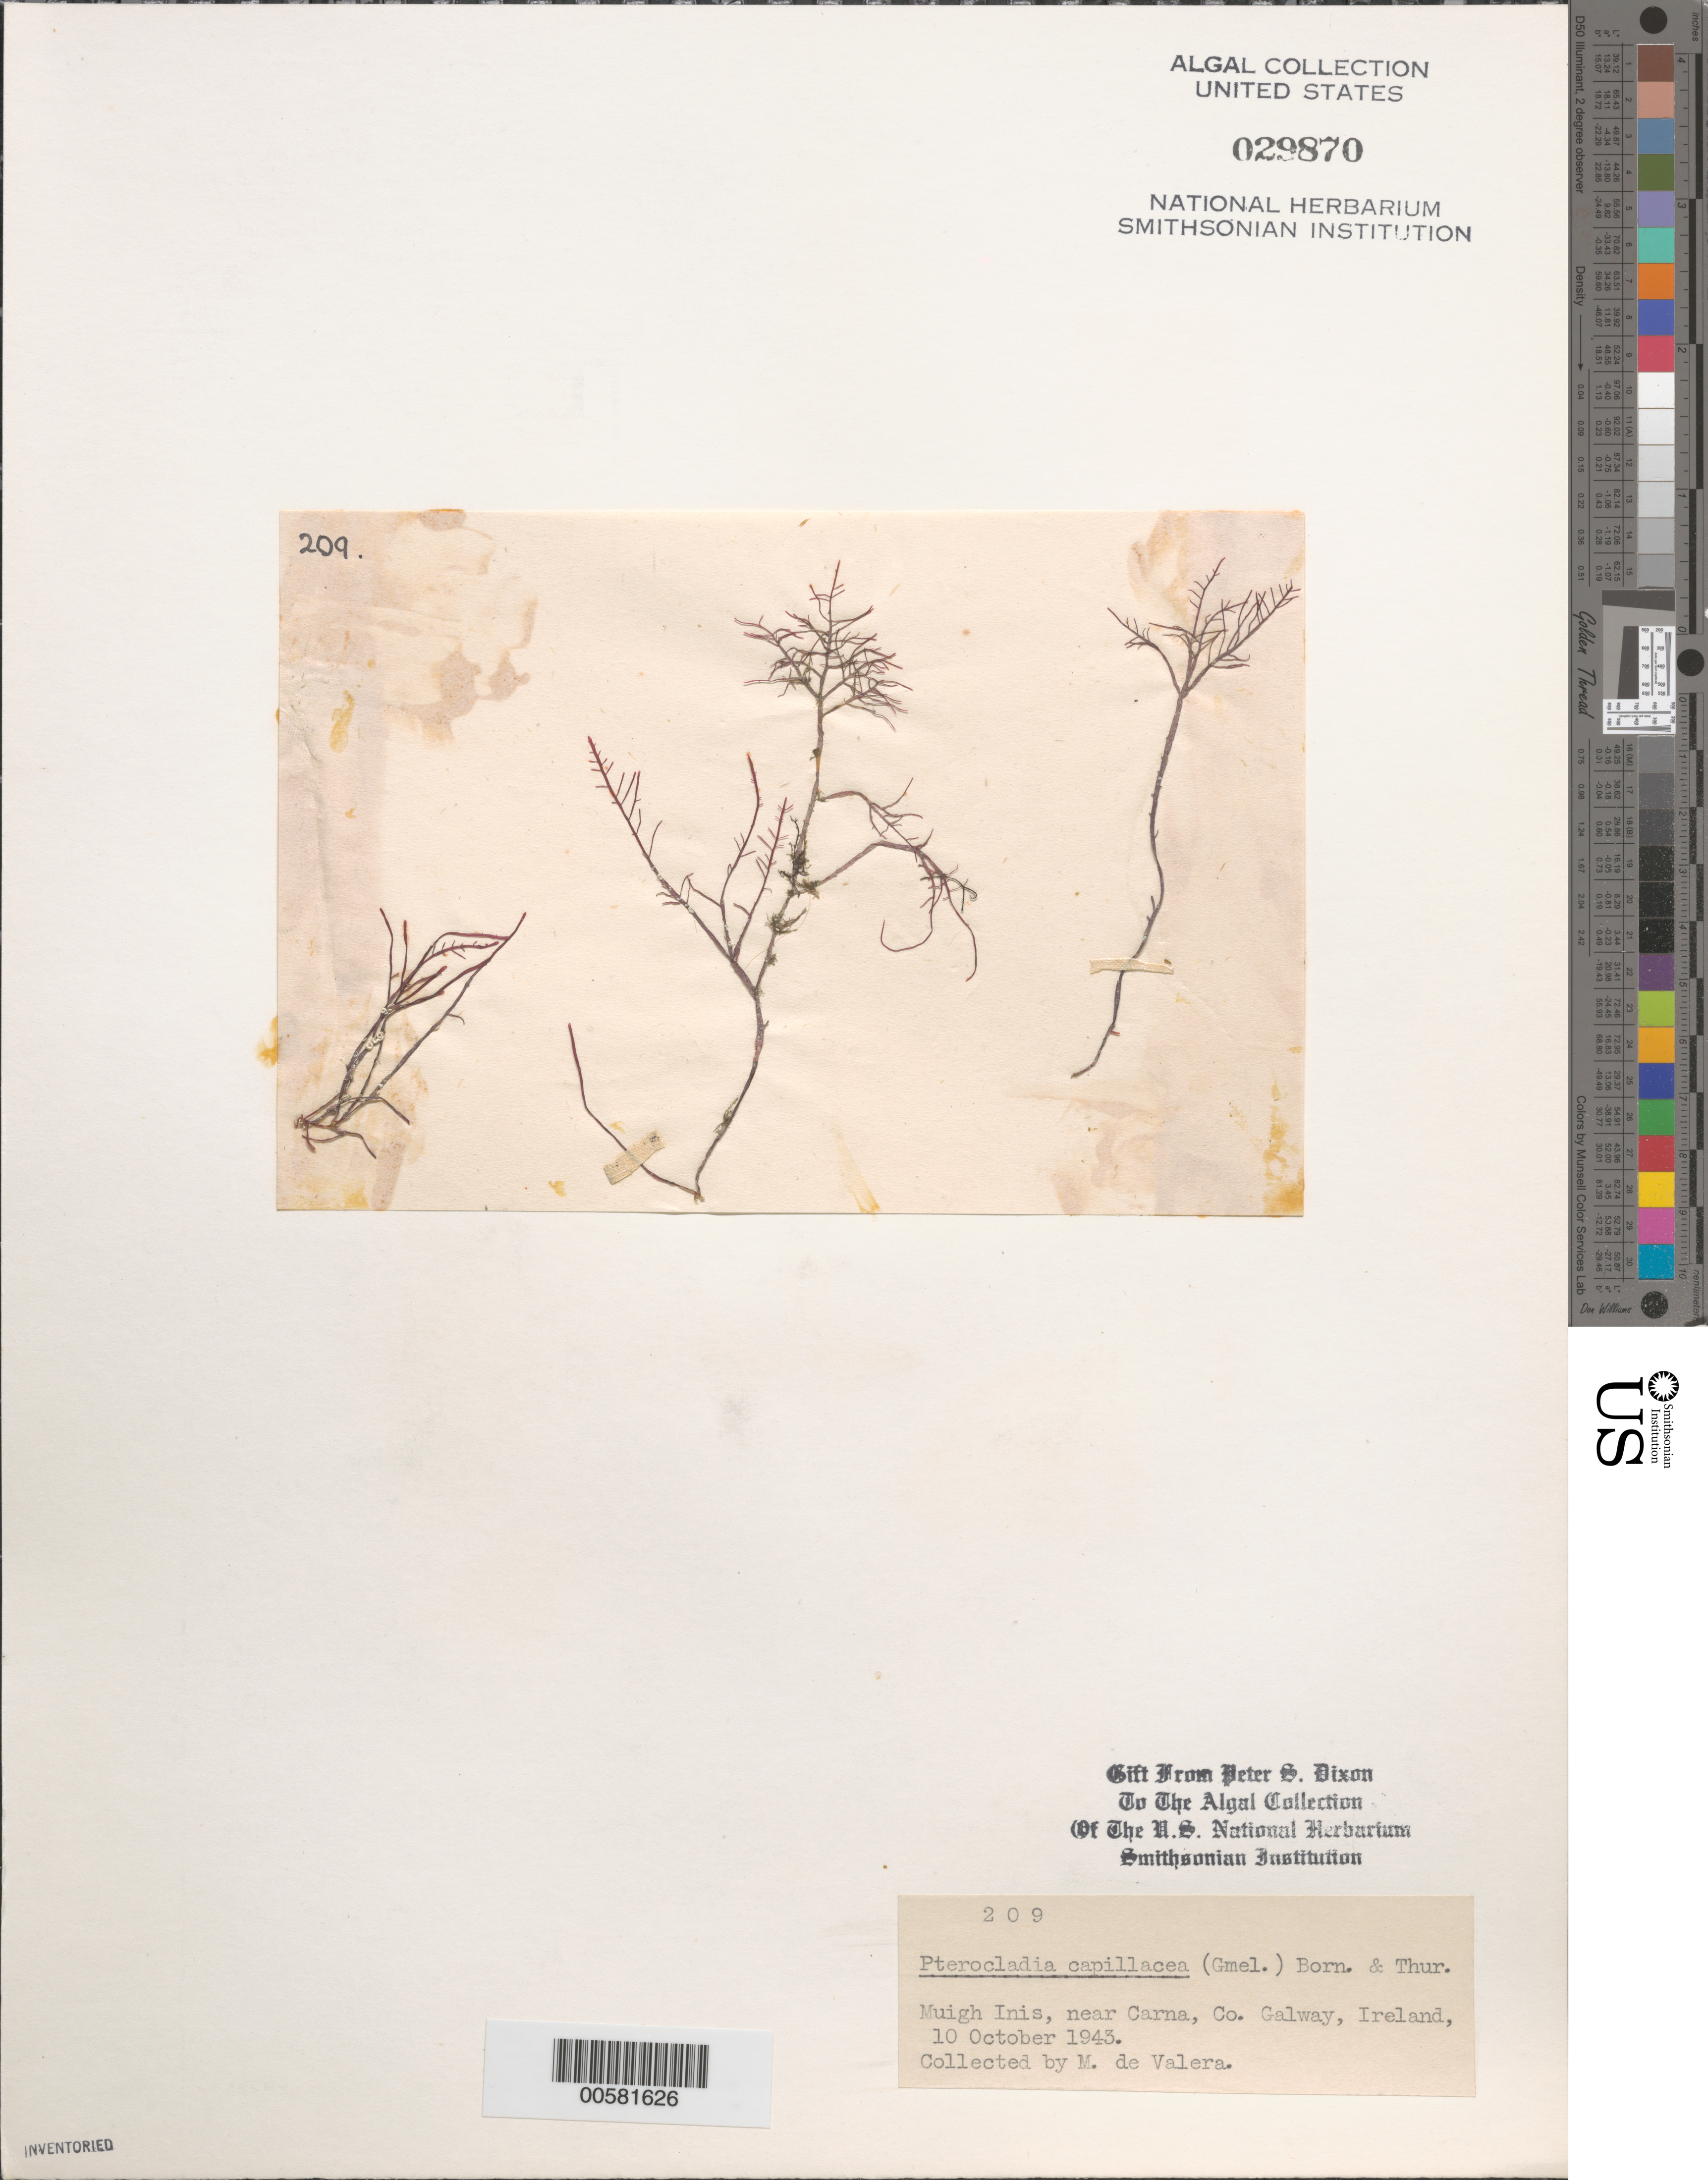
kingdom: Plantae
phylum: Rhodophyta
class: Florideophyceae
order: Gelidiales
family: Pterocladiaceae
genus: Pterocladiella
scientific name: Pterocladiella capillacea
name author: (S.G. Gmel.) Santelices & Hommers.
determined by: Algae name updating Project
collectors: M. De Valera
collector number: PSD 209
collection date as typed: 10 Oct 1943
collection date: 1943-10-10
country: Ireland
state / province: Connaught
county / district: Galway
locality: Muigh Inis, near Carna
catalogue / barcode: US 29870